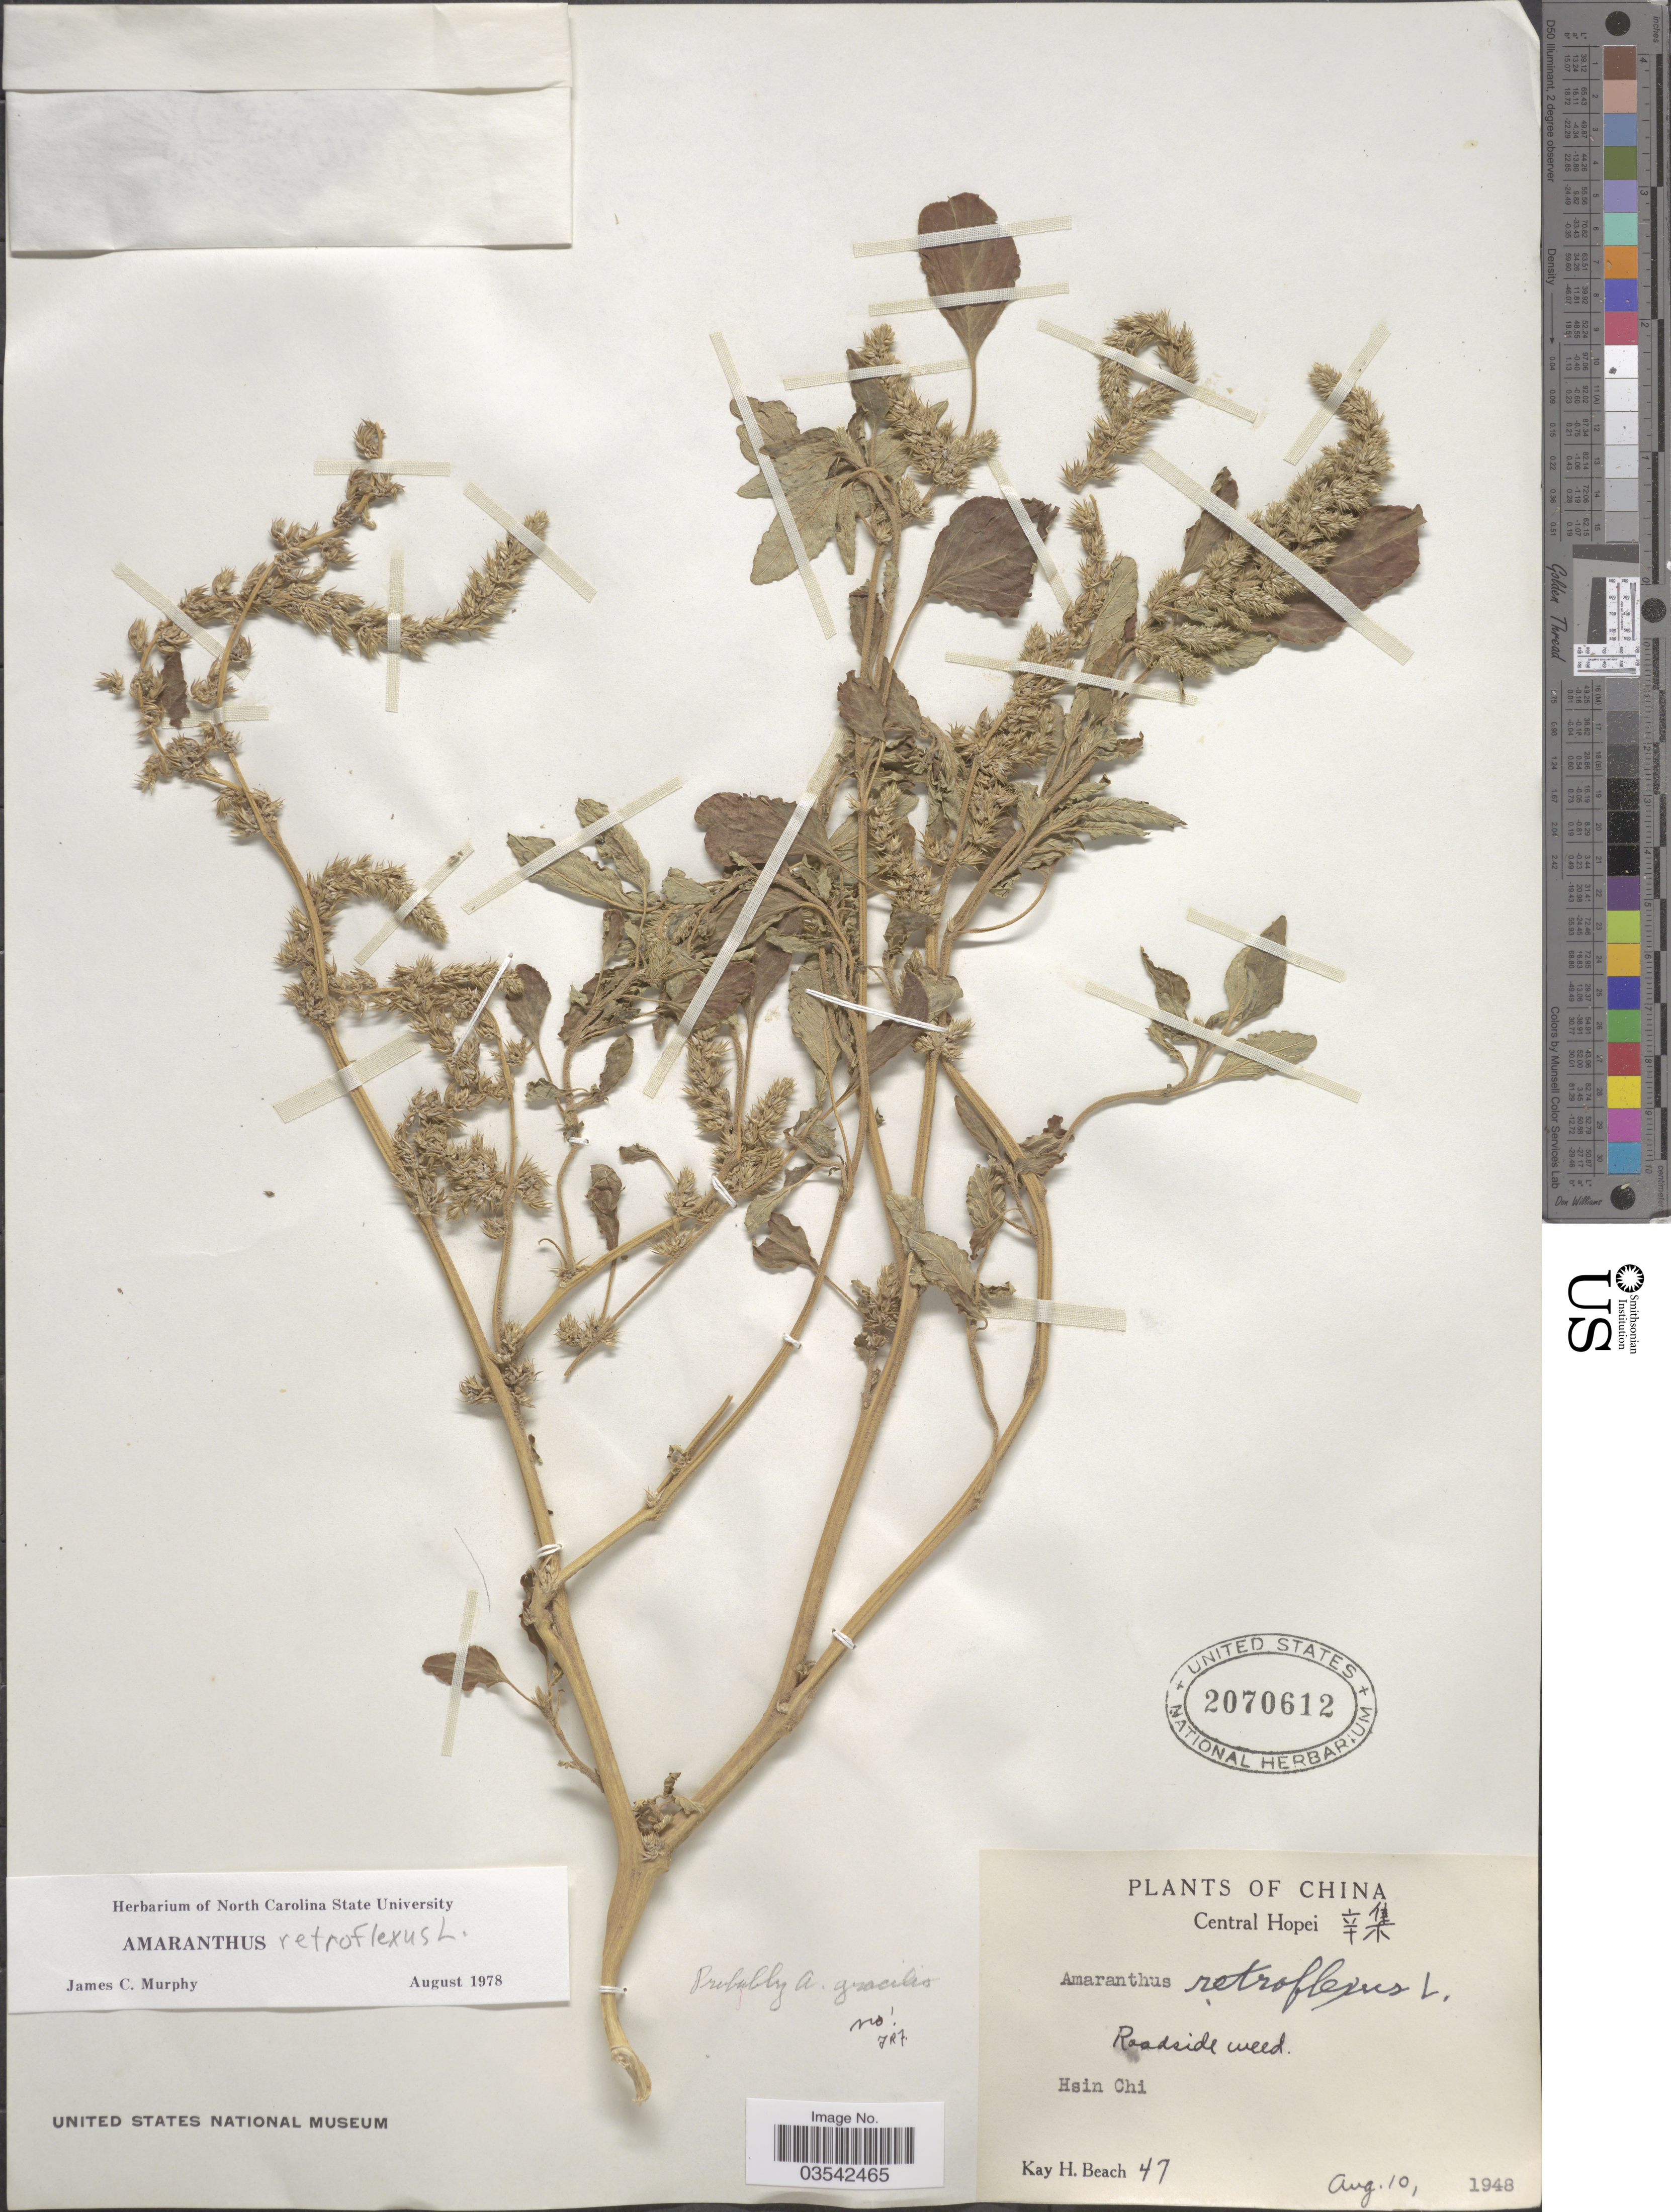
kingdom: Plantae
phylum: Tracheophyta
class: Magnoliopsida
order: Caryophyllales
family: Amaranthaceae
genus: Amaranthus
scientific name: Amaranthus retroflexus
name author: L.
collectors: K. H. Beach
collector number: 47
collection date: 1948-08-10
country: China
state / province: Hebei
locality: Central Hopei. Hsin Chi.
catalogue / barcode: US 2070612